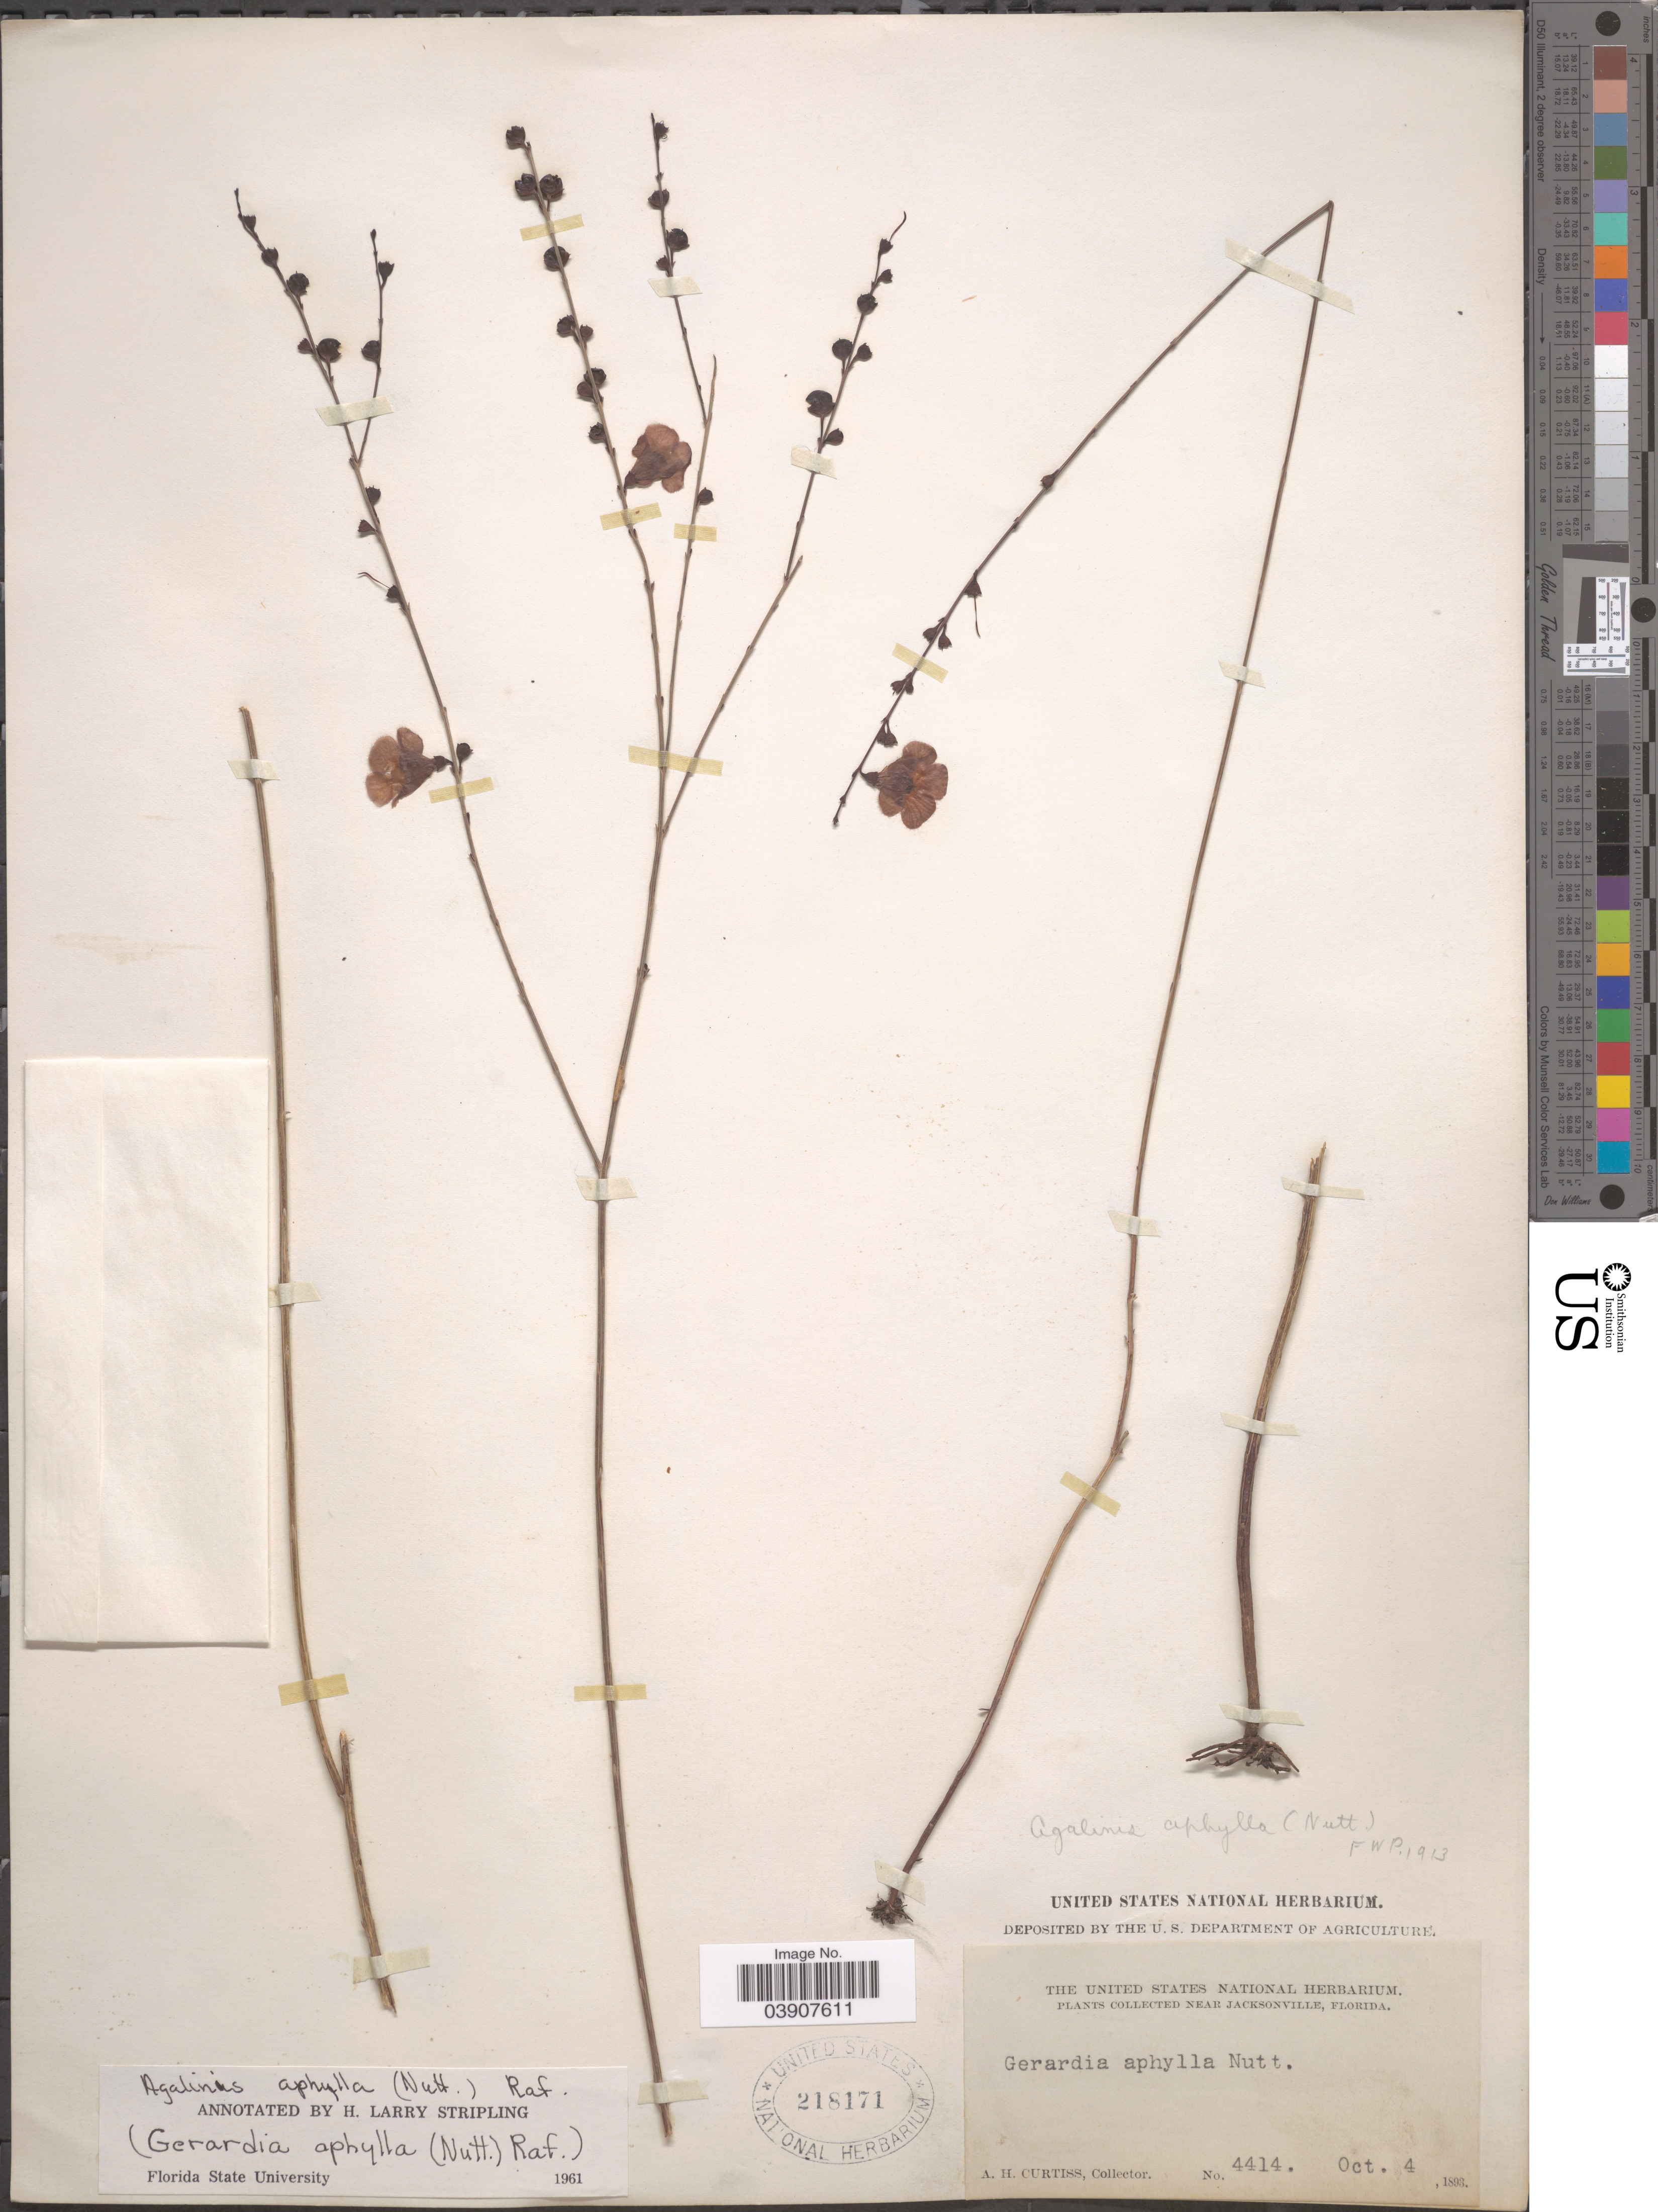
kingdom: Plantae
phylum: Tracheophyta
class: Magnoliopsida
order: Lamiales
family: Orobanchaceae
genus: Agalinis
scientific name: Agalinis aphylla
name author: (Nutt.) Raf.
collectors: A. H. Curtiss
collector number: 4414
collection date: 1893-10-04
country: United States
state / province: Florida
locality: Near Jacksonville.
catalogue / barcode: US 218171